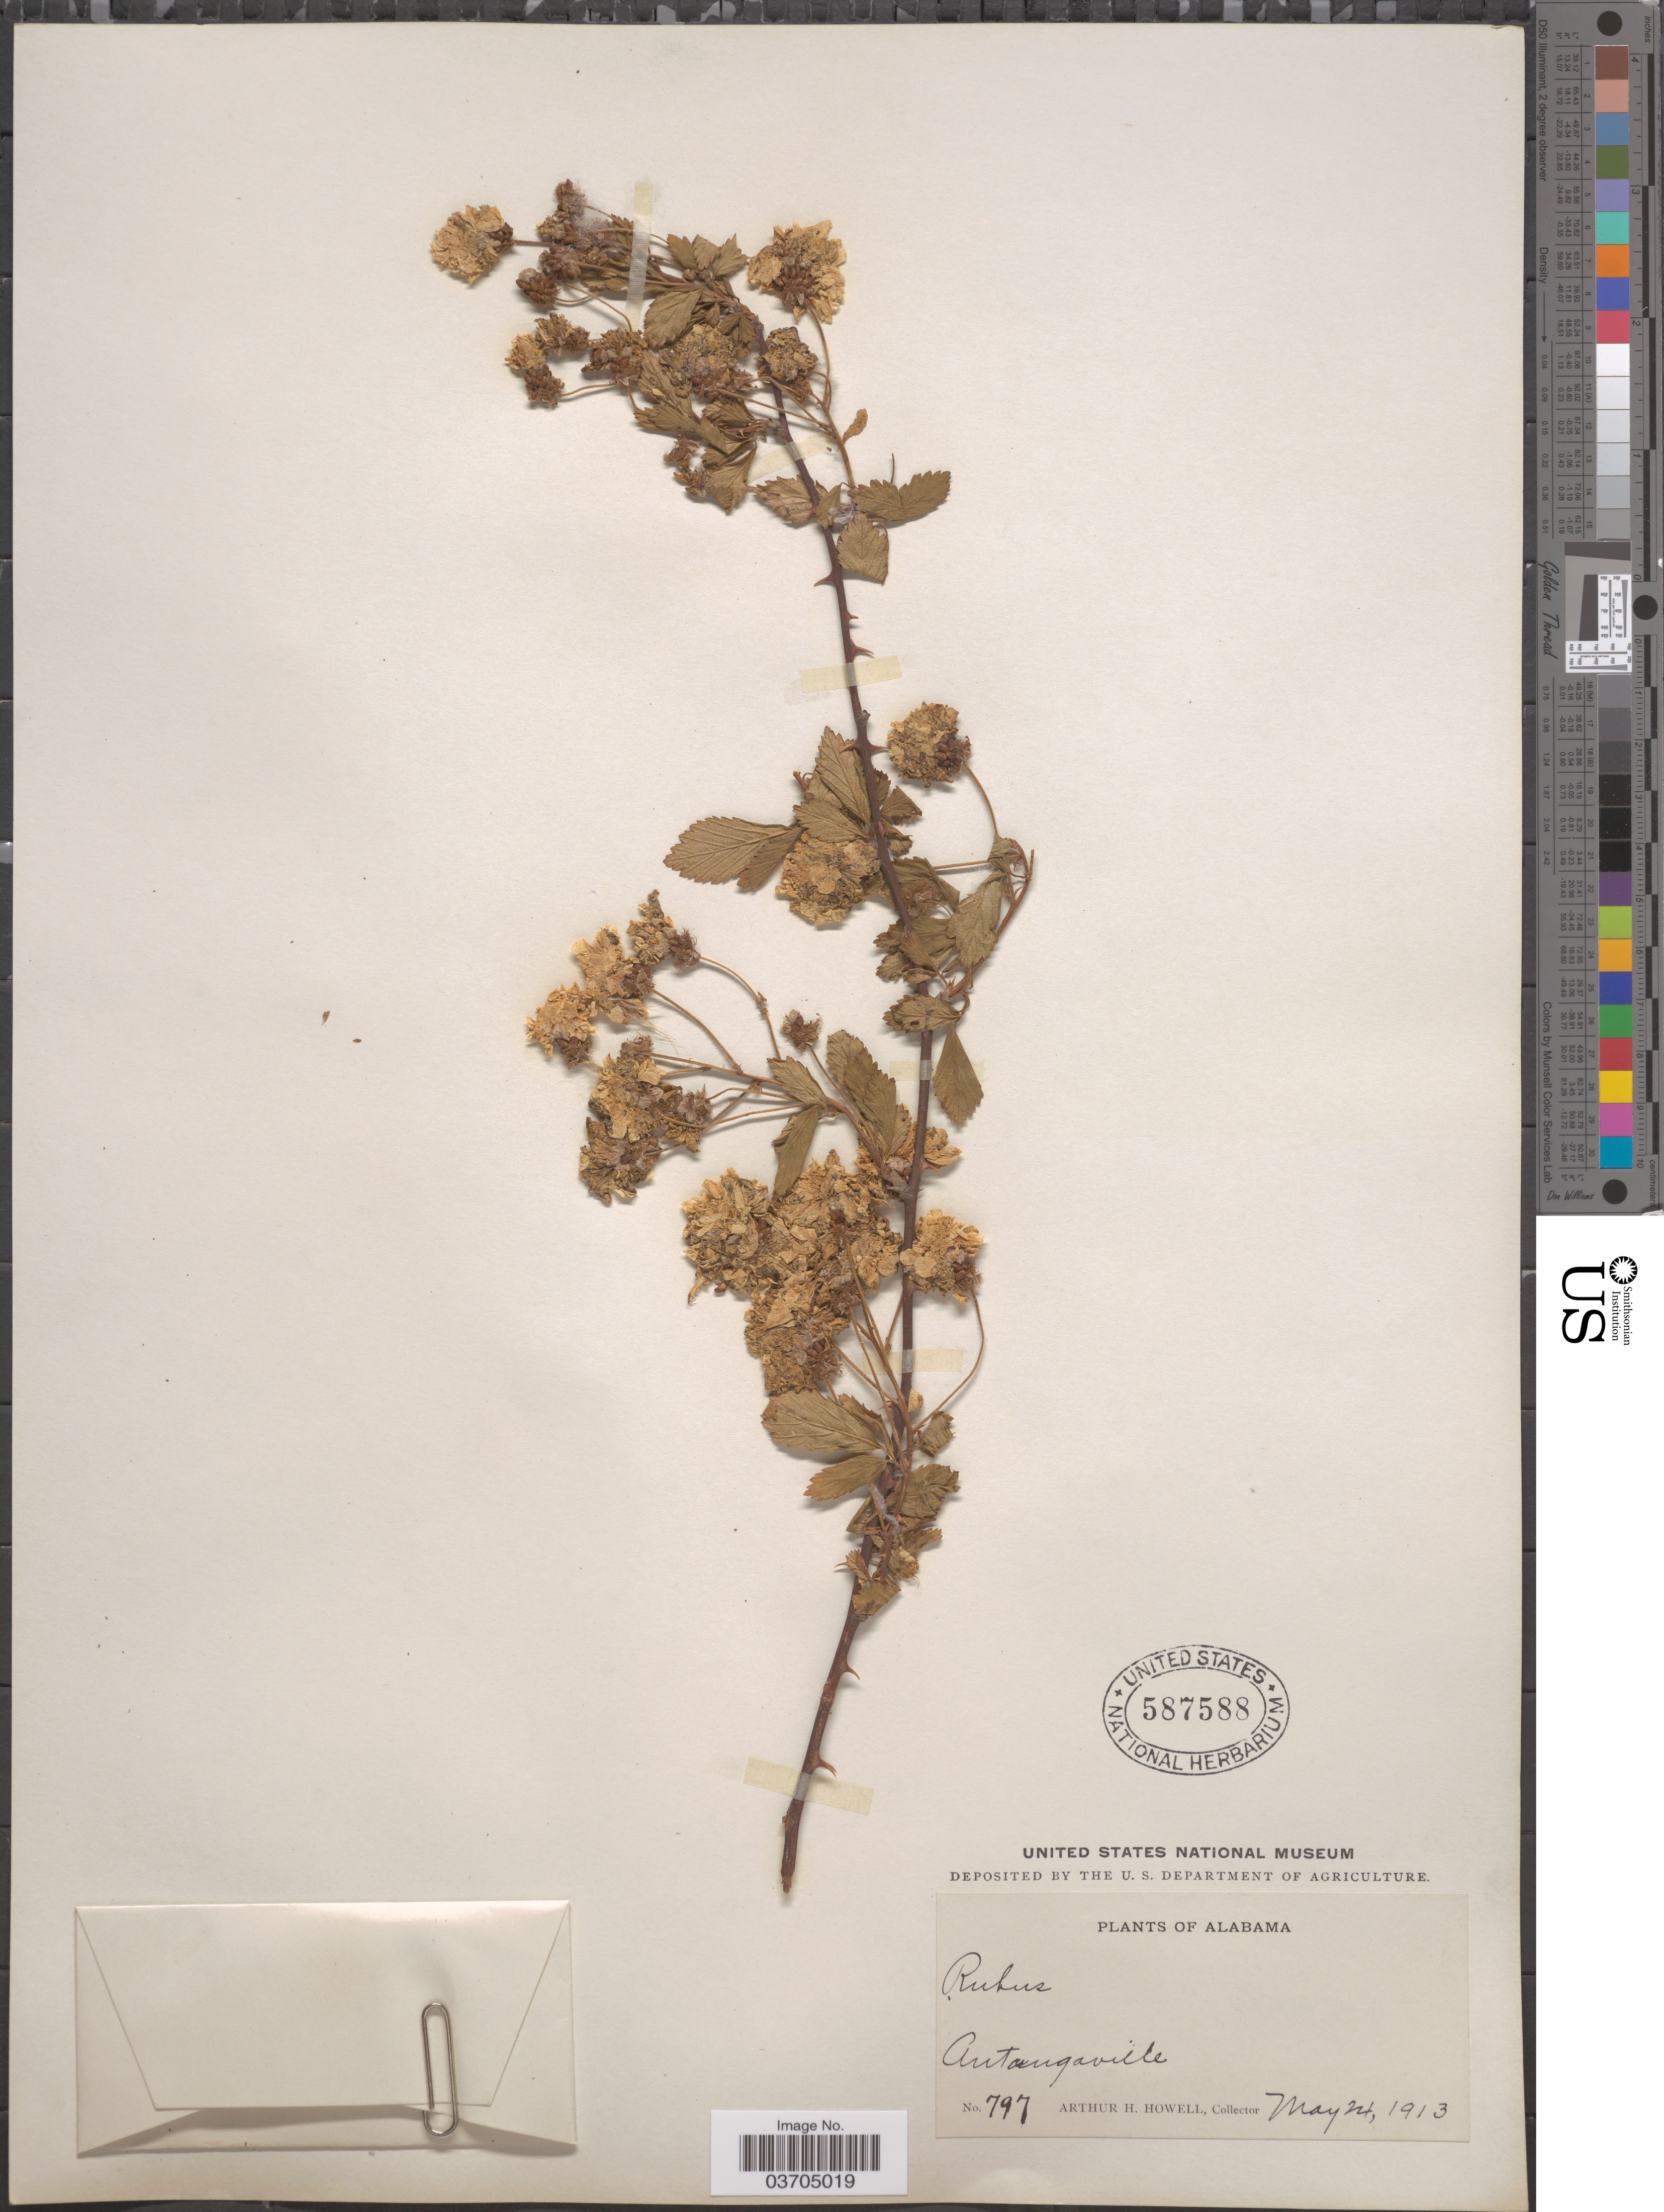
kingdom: Plantae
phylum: Tracheophyta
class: Magnoliopsida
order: Rosales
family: Rosaceae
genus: Rubus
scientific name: Rubus floridus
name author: Tratt.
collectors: A. H. Howell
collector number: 797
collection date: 1913-05-24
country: United States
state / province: Alabama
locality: Autaugaville.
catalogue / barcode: US 587588